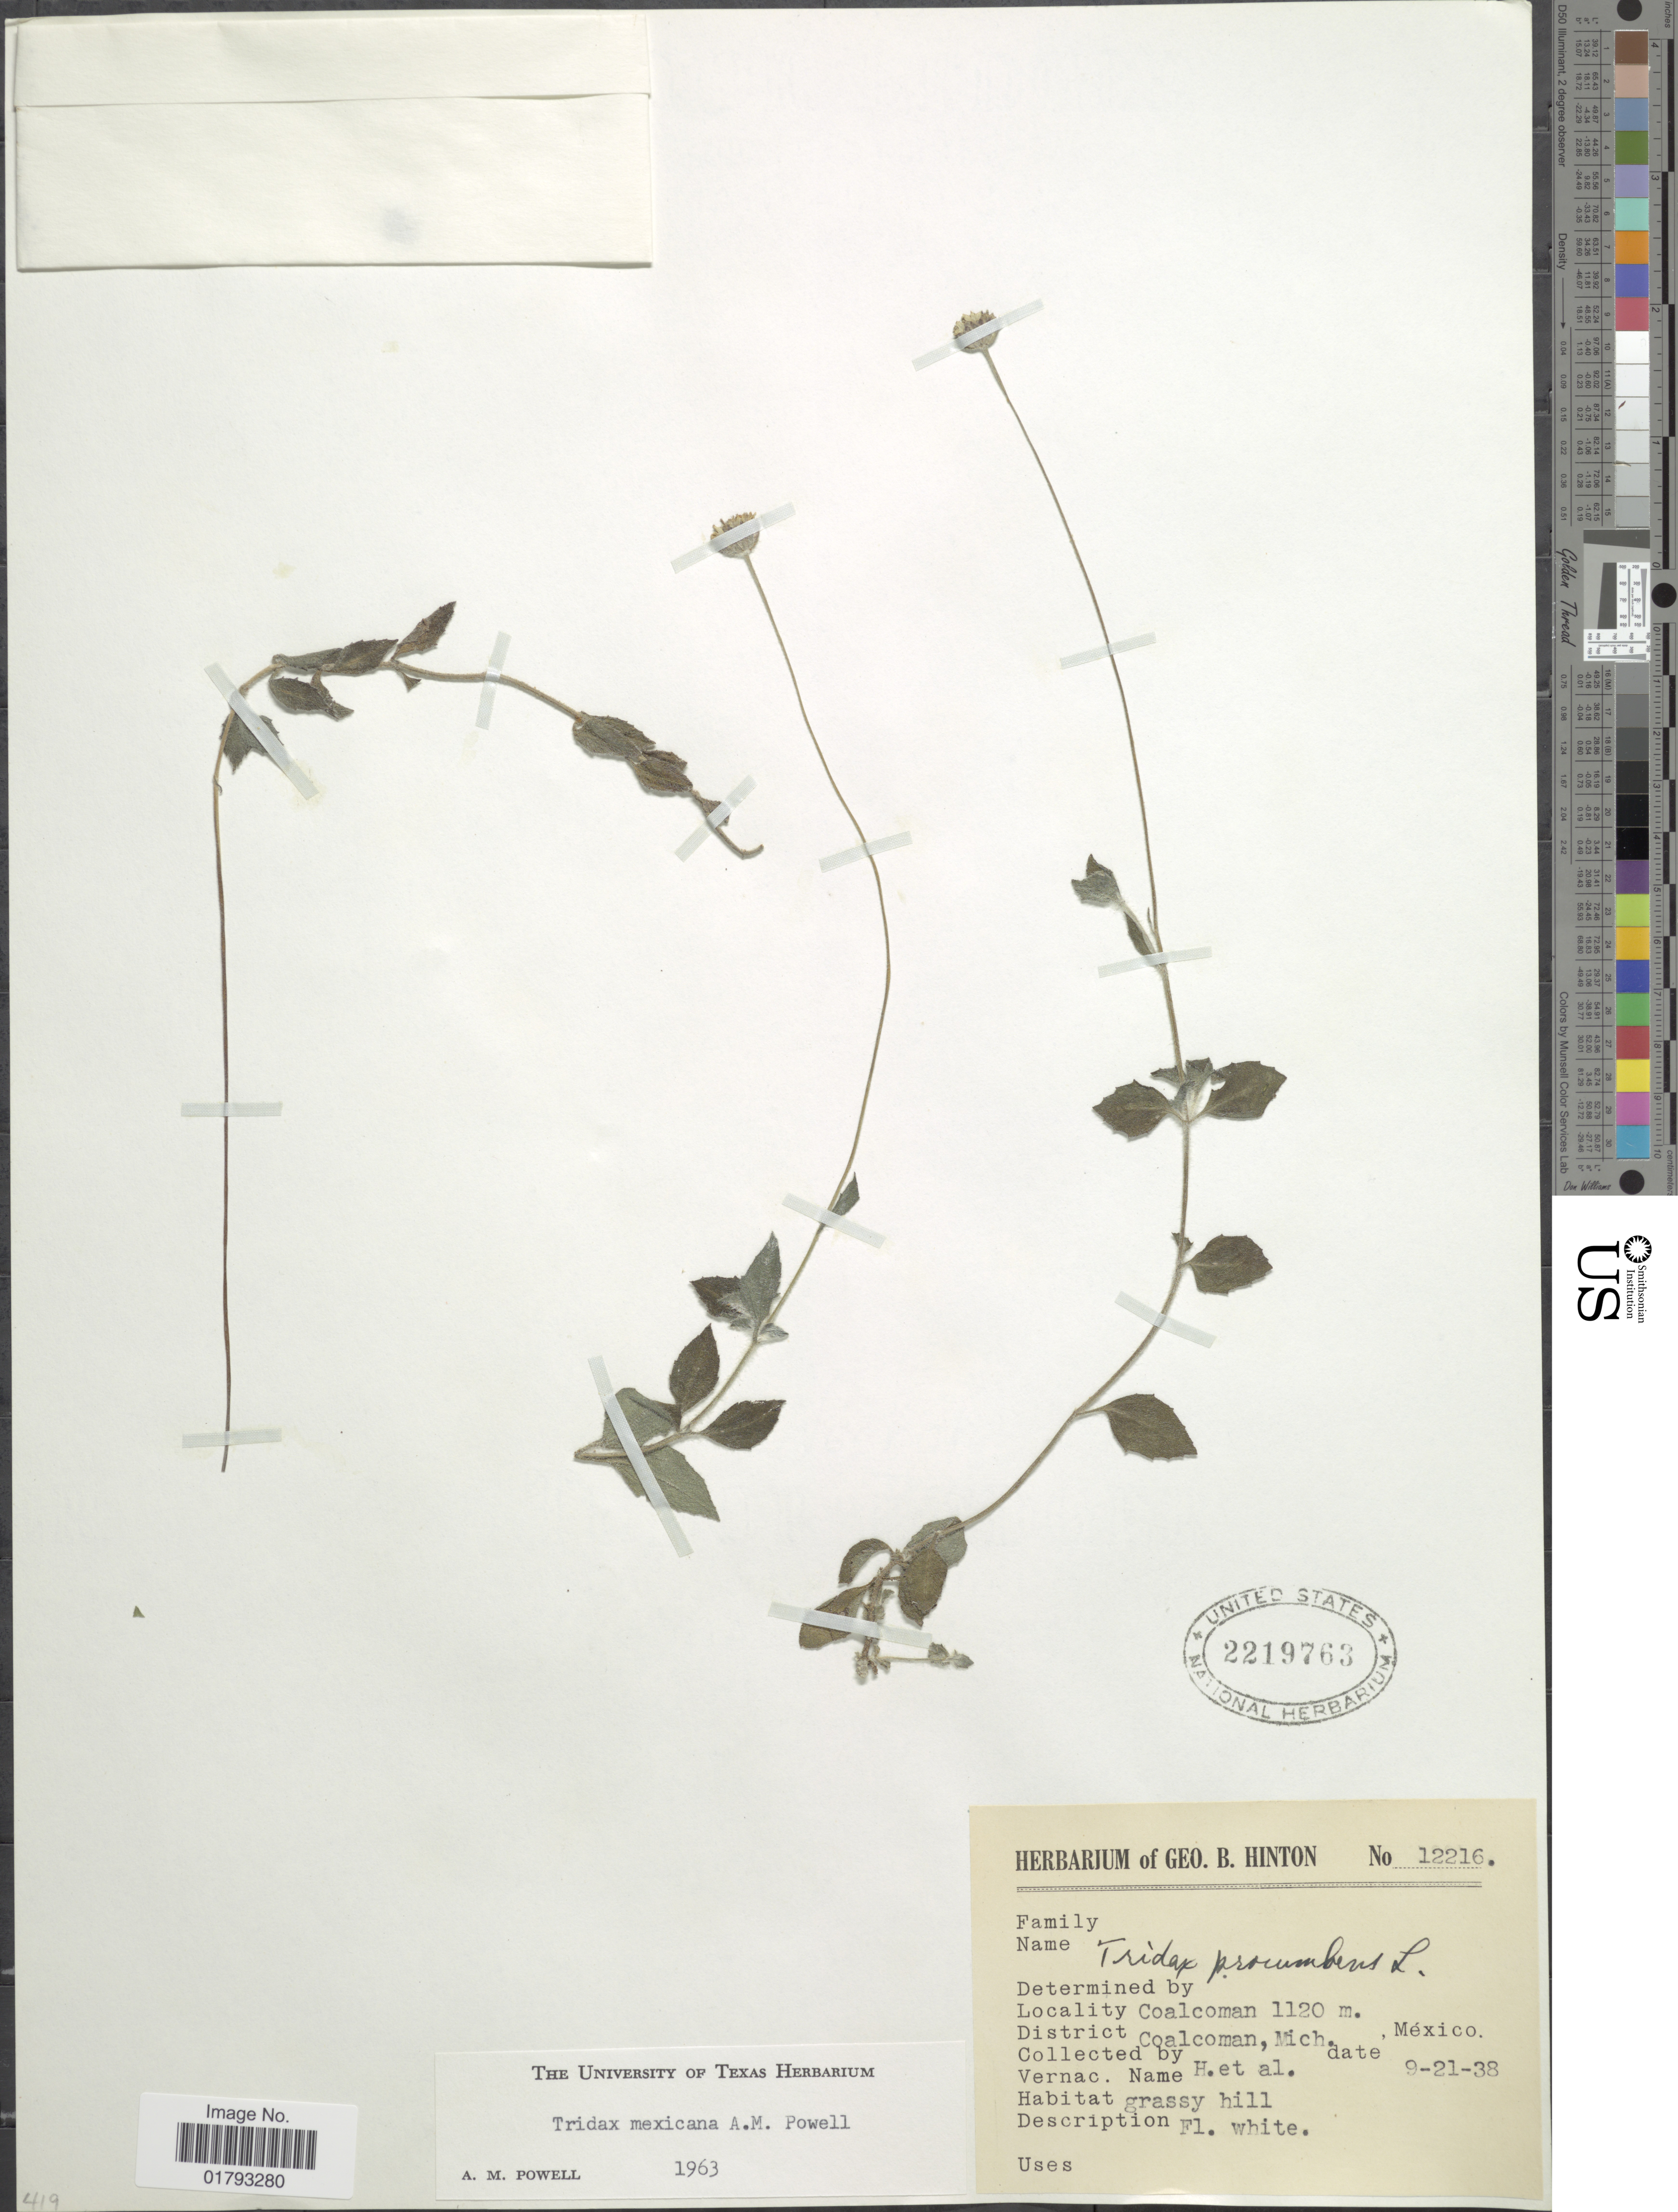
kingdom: Plantae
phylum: Tracheophyta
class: Magnoliopsida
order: Asterales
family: Asteraceae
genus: Tridax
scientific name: Tridax mexicana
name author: A.M. Powell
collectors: G. B. Hinton & et al.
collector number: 12216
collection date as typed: Transcribed d/m/y: 21/9/38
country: Mexico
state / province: Michoacán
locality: Coalcoman, Coalcoman, Mich., Mexico.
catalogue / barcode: US 2219763